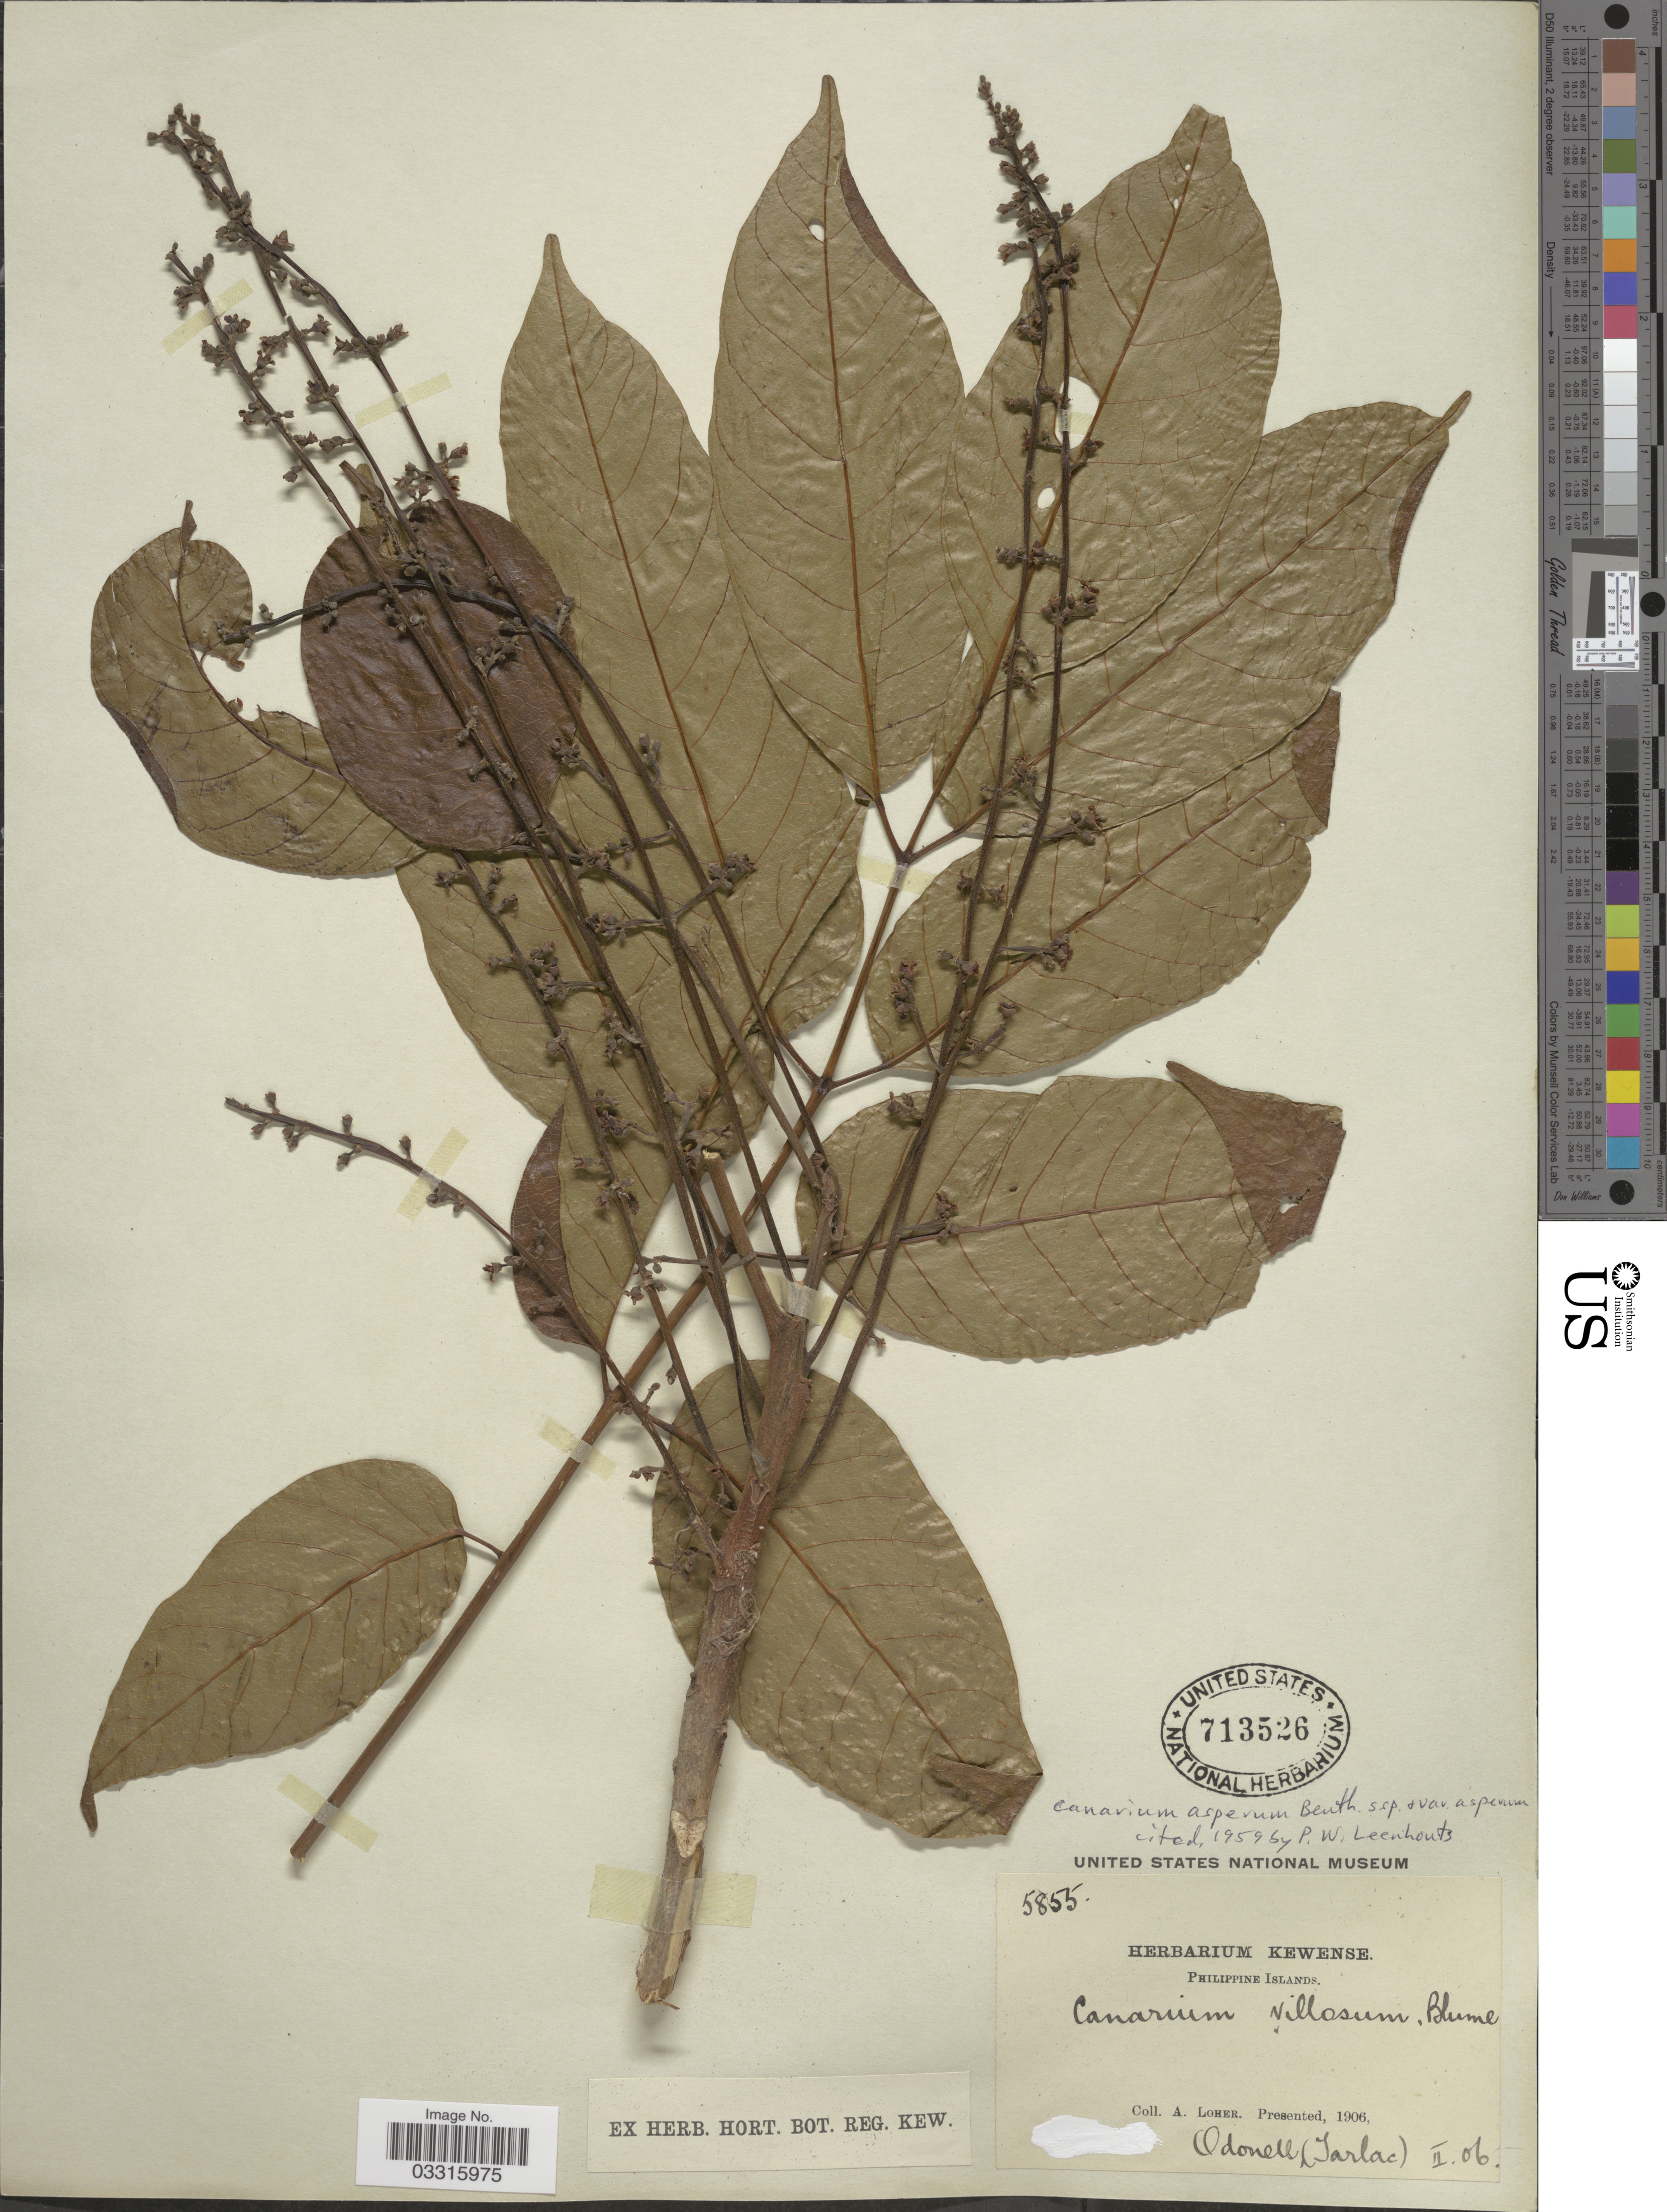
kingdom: Plantae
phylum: Tracheophyta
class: Magnoliopsida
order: Sapindales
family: Burseraceae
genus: Canarium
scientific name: Canarium asperum subsp. asperum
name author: Benth.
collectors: A. Loher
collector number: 5855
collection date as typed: Transcribed d/m/y: /2/6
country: Philippines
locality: Odonell (Tarlac).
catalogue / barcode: US 713526